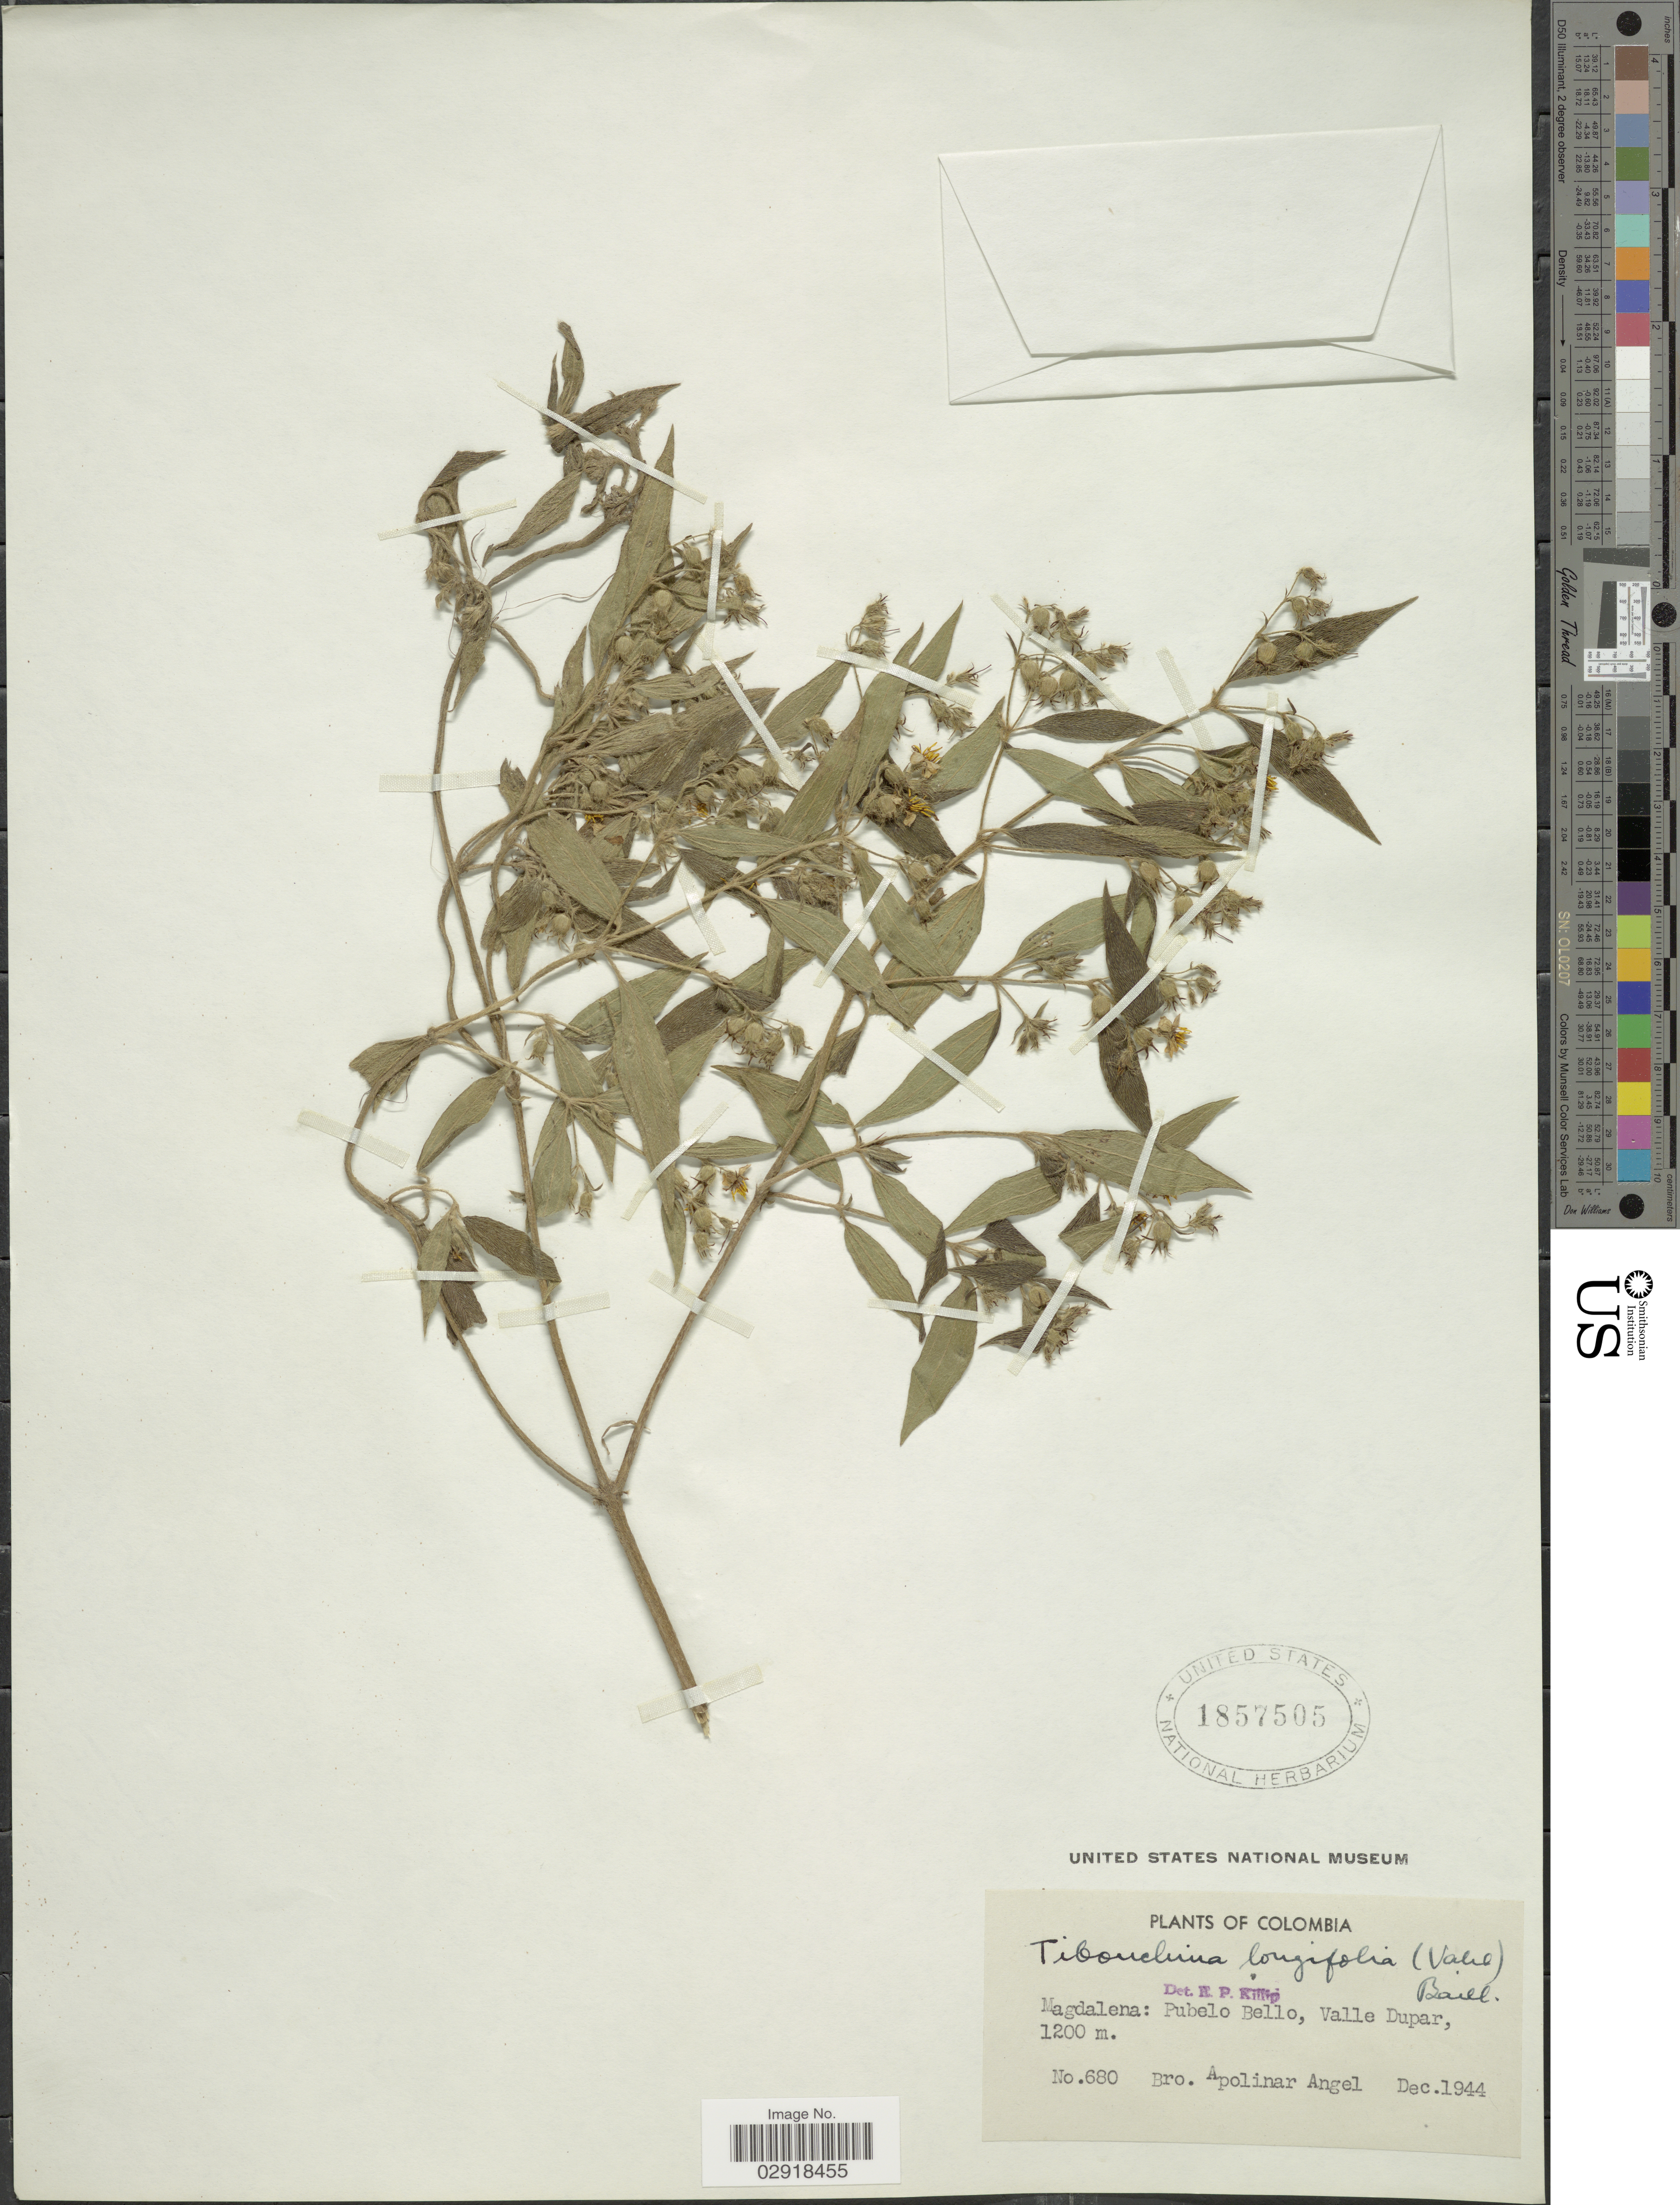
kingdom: Plantae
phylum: Tracheophyta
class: Magnoliopsida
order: Myrtales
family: Melastomataceae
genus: Chaetogastra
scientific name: Chaetogastra longifolia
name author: (Vahl) DC.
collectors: Bro. Apolinar A.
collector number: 680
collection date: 1944-12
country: Colombia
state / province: Magdalena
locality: Pubelo Bello, Valle Dupar.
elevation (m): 1200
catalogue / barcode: US 1857505